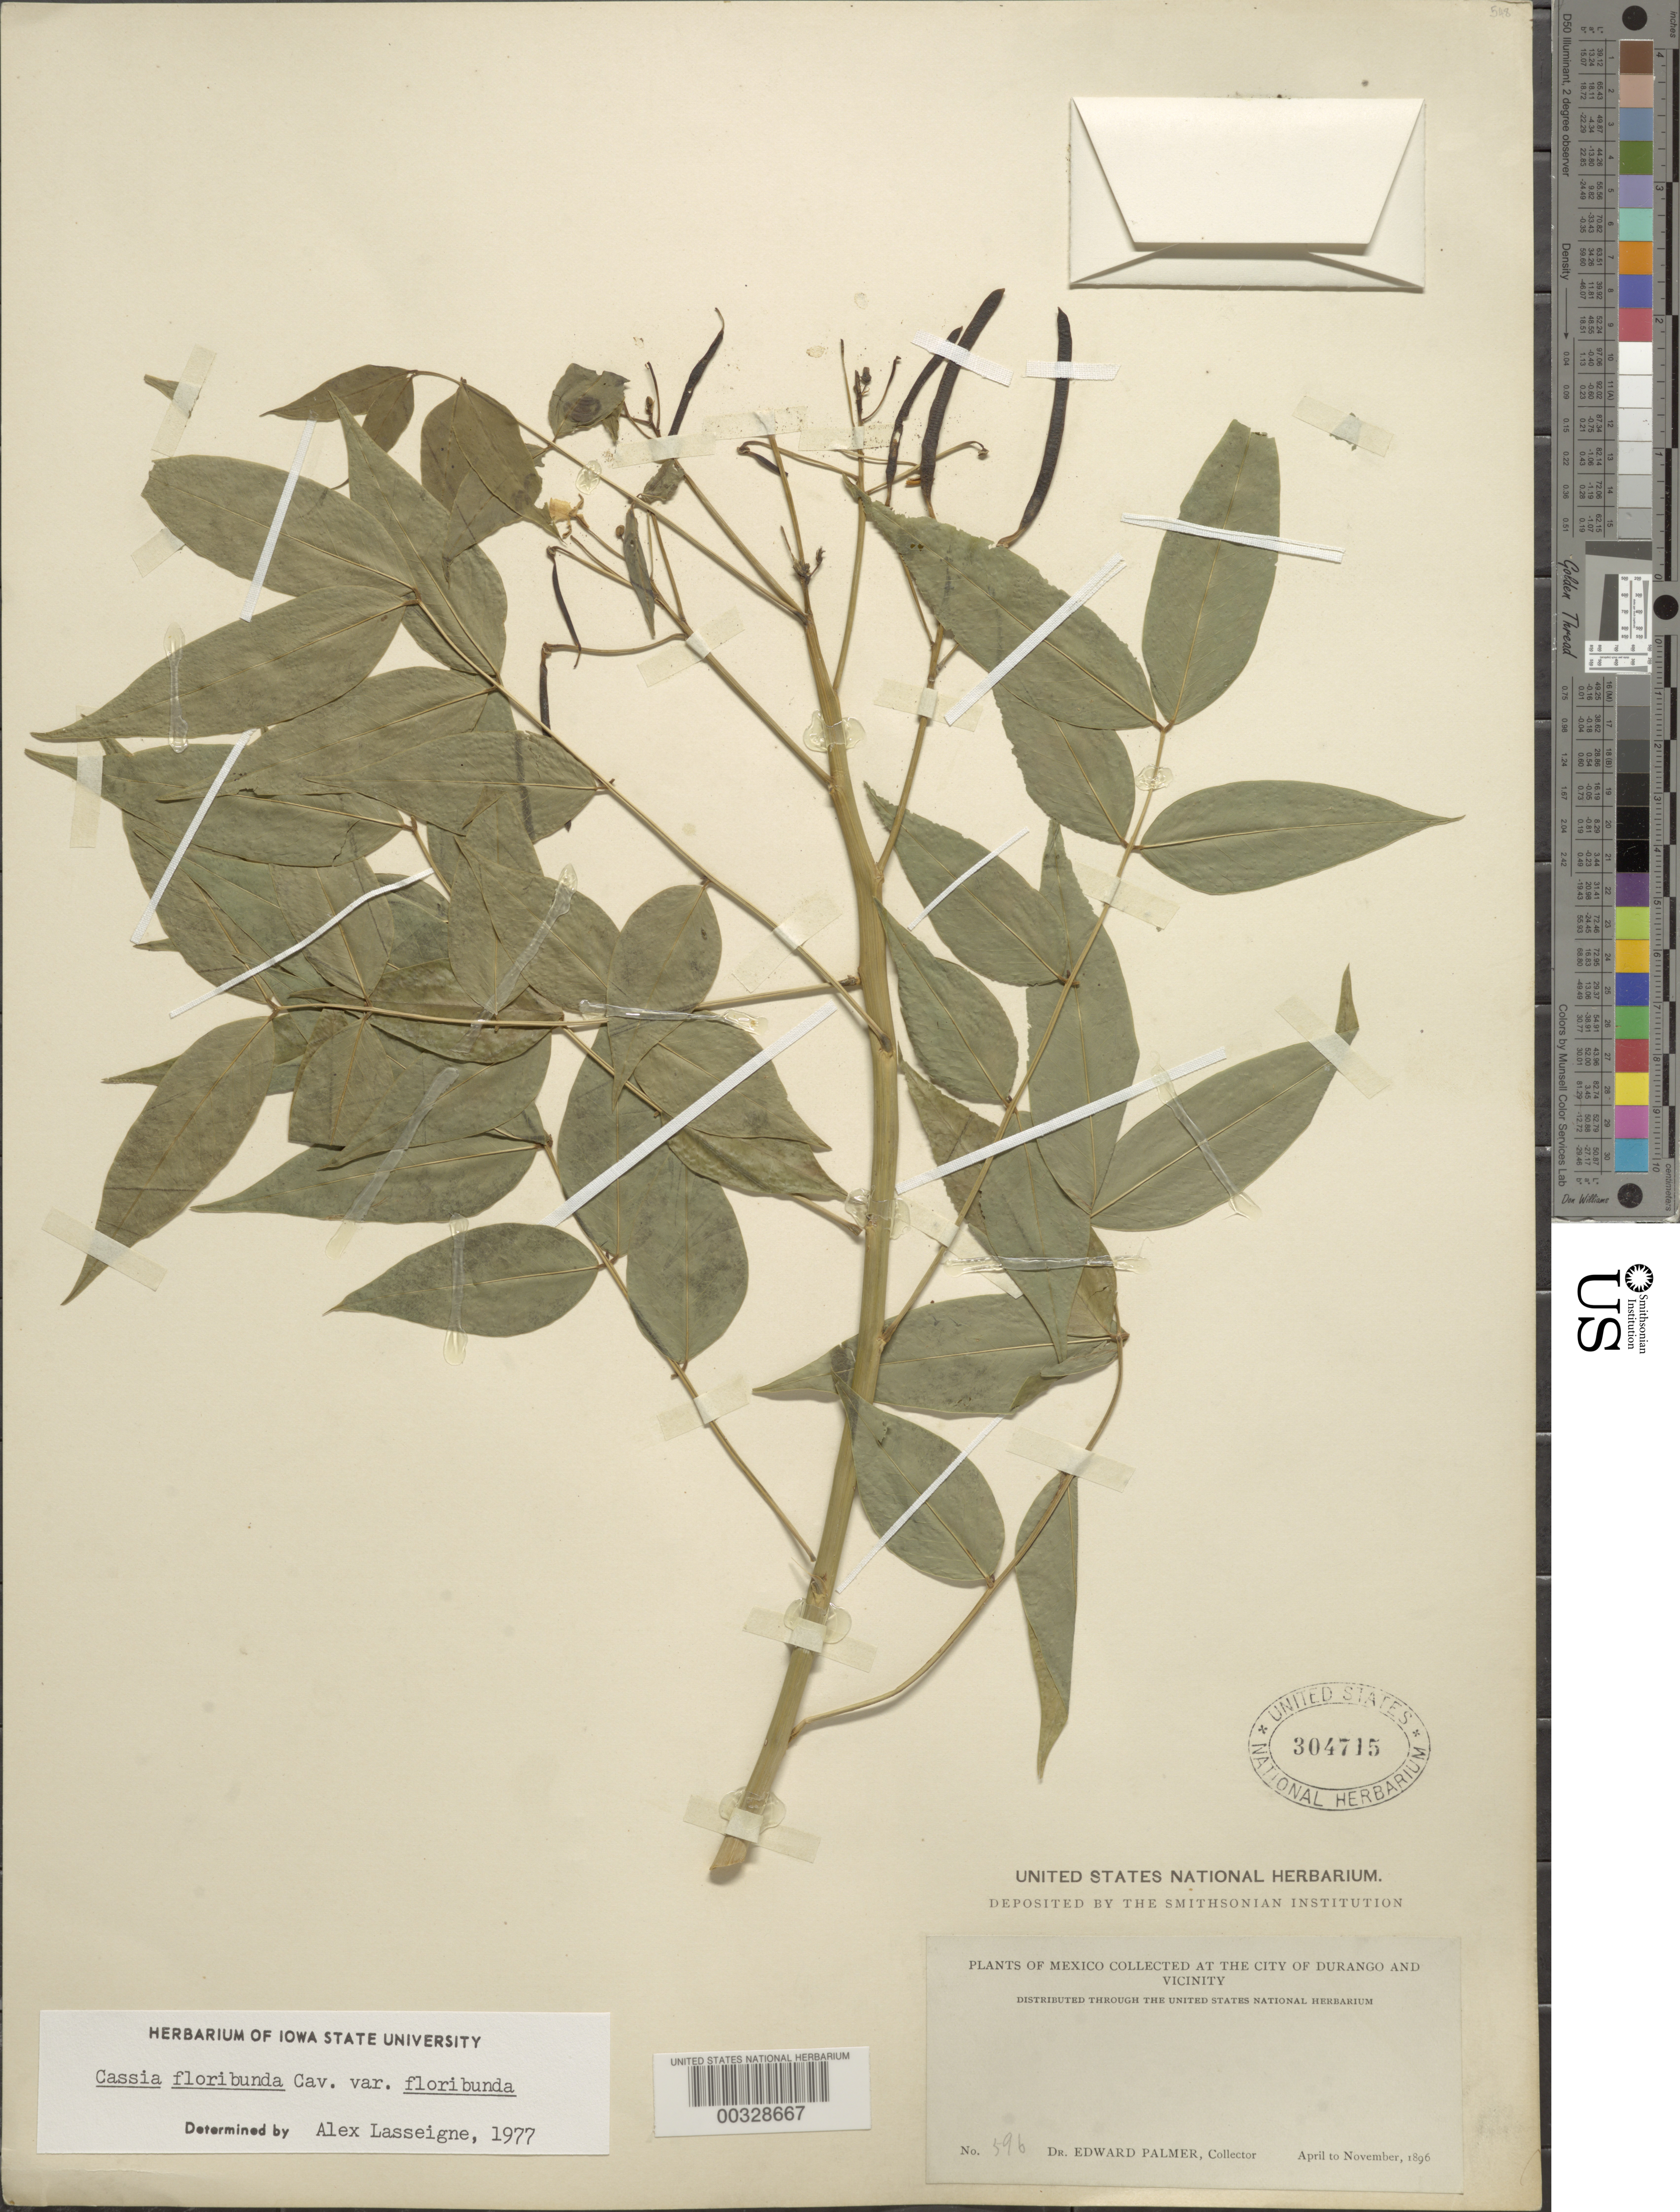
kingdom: Plantae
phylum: Tracheophyta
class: Magnoliopsida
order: Fabales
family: Fabaceae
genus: Senna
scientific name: Senna x floribunda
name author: (Cav.) H.S. Irwin & Barneby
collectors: E. Palmer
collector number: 596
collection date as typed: Apr 1896 to -- Nov 1896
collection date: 1896-04/1896-11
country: Mexico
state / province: Durango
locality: City of Durango and vicinity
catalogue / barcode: US 304715